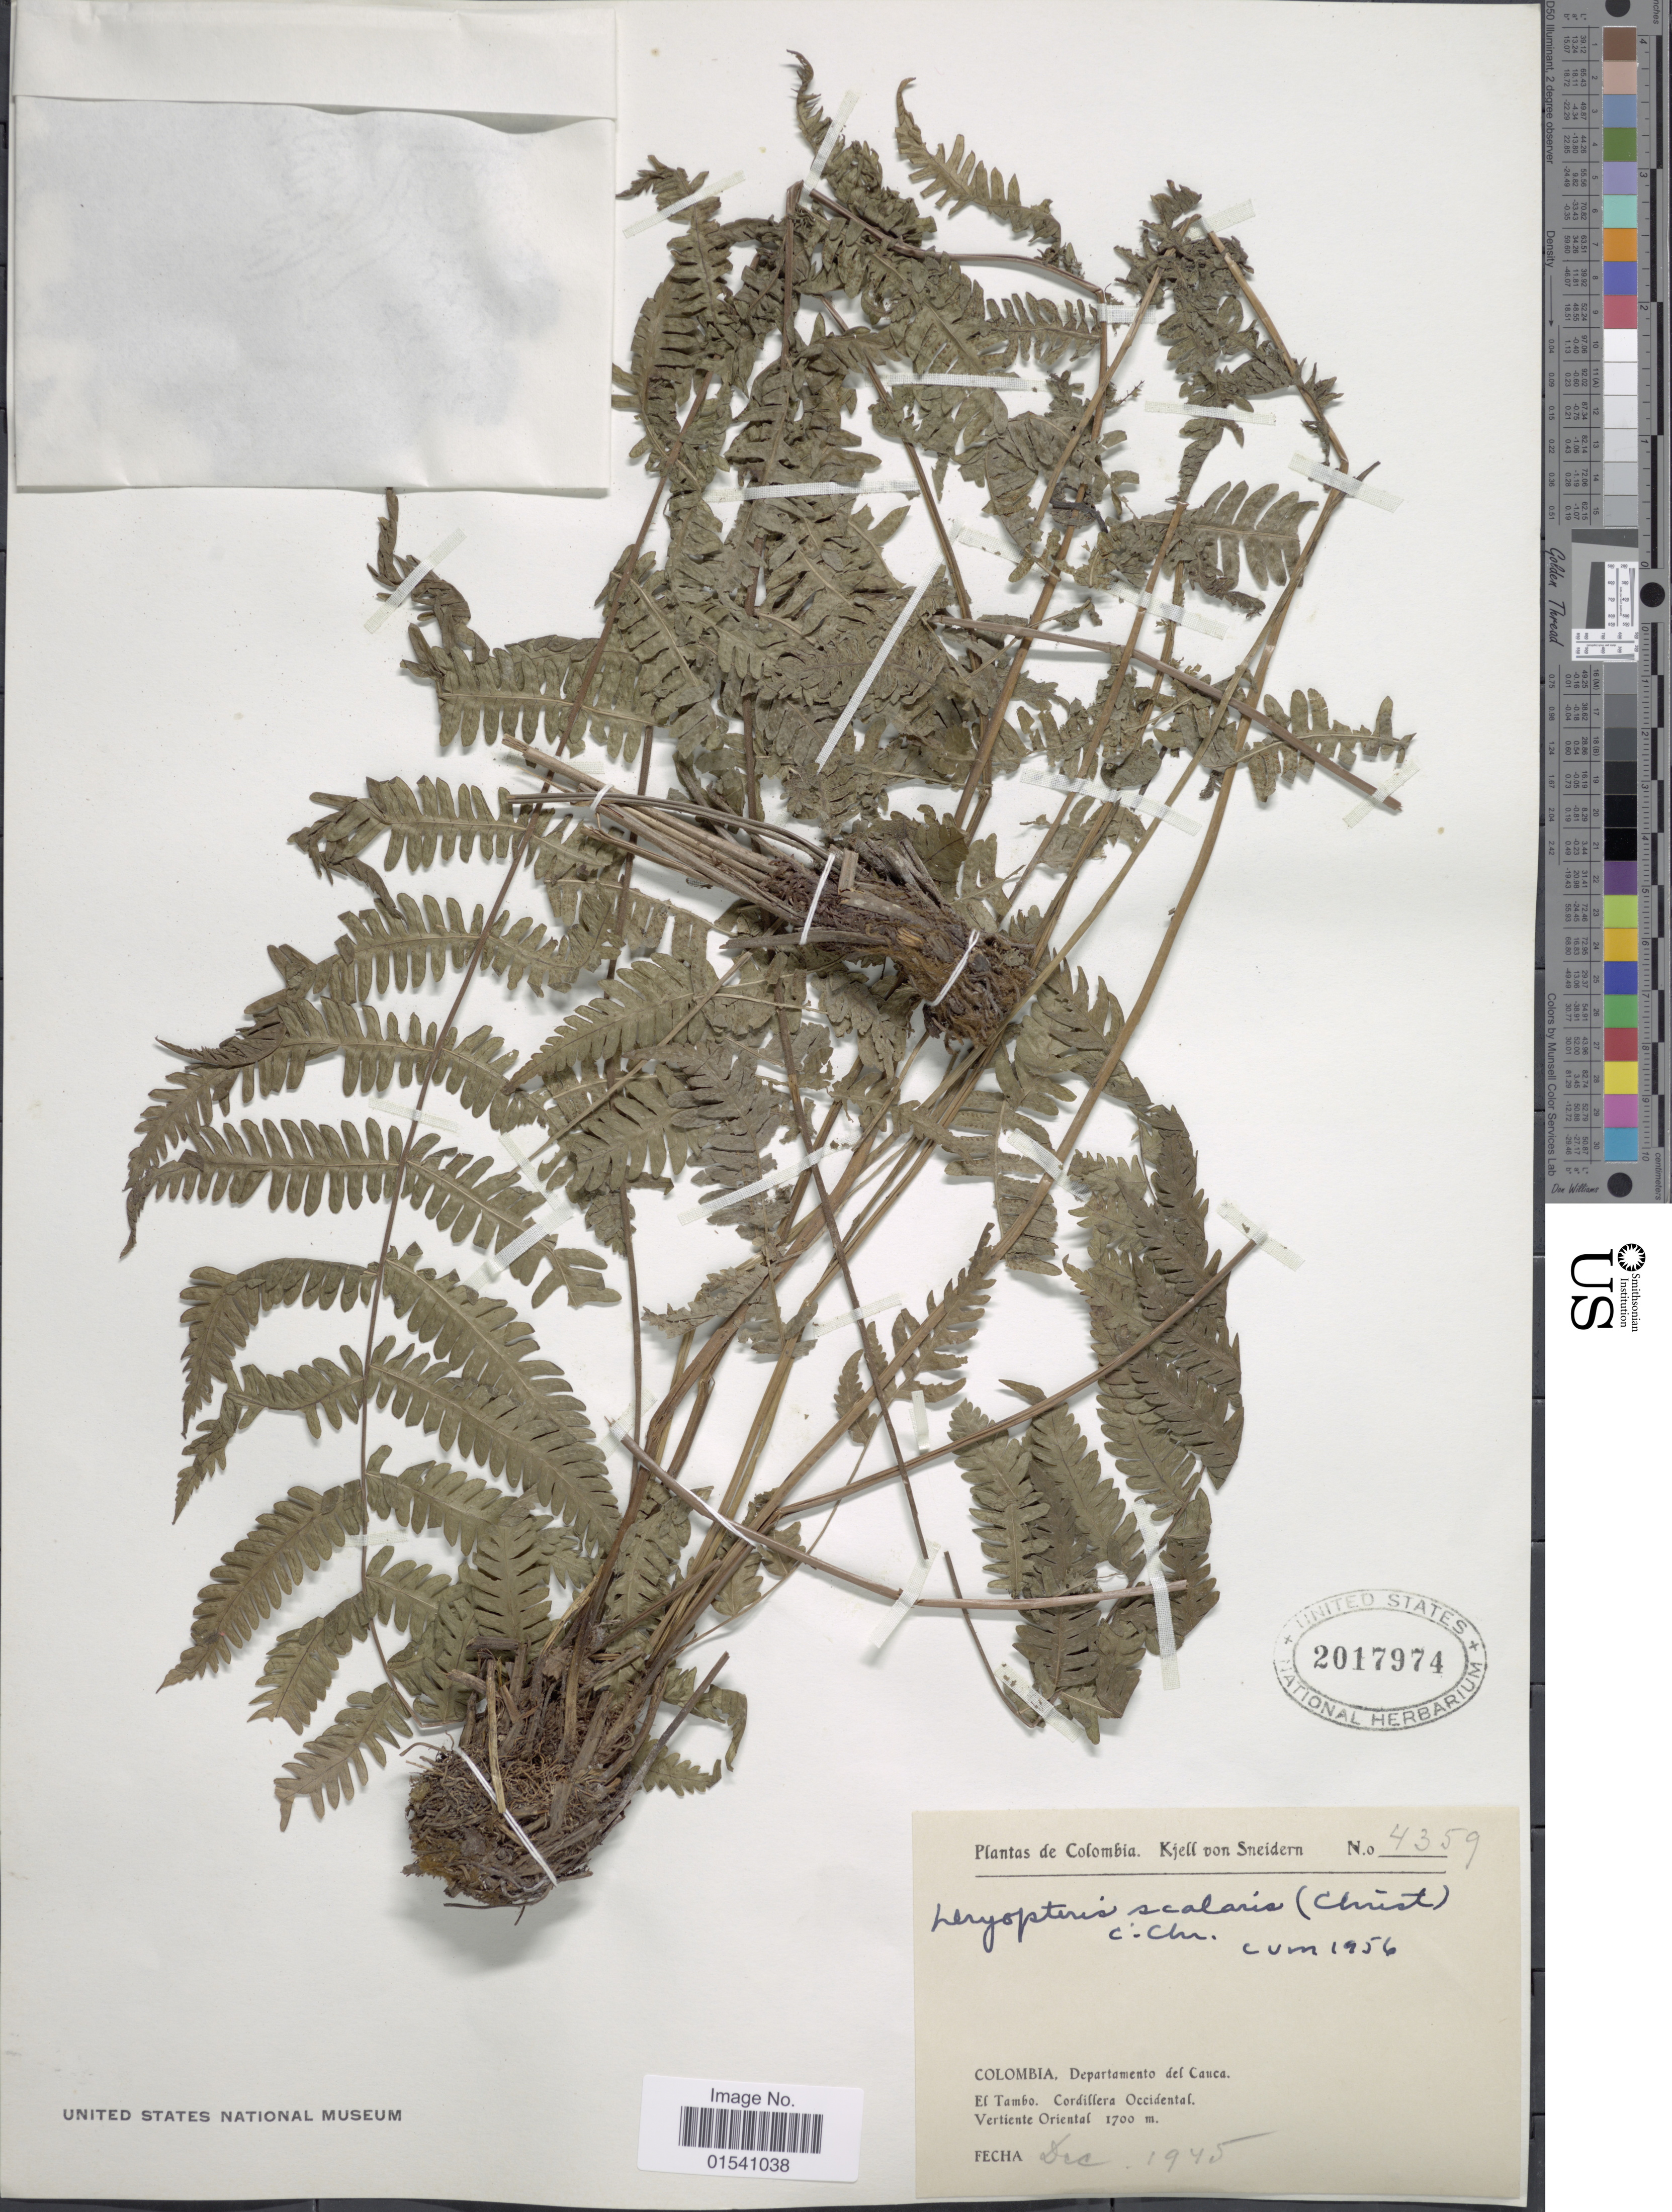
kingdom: Plantae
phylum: Tracheophyta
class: Polypodiopsida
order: Polypodiales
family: Thelypteridaceae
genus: Amauropelta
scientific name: Amauropelta scalaris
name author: (Christ) Á. Löve & D. Löve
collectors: K. von Sneidern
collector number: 4359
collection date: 1945-12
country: Colombia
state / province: Cauca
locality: Departamento del Cauca. El Tambo. Cordillera Occidental. Vertiente Oriental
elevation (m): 1700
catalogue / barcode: US 2017974